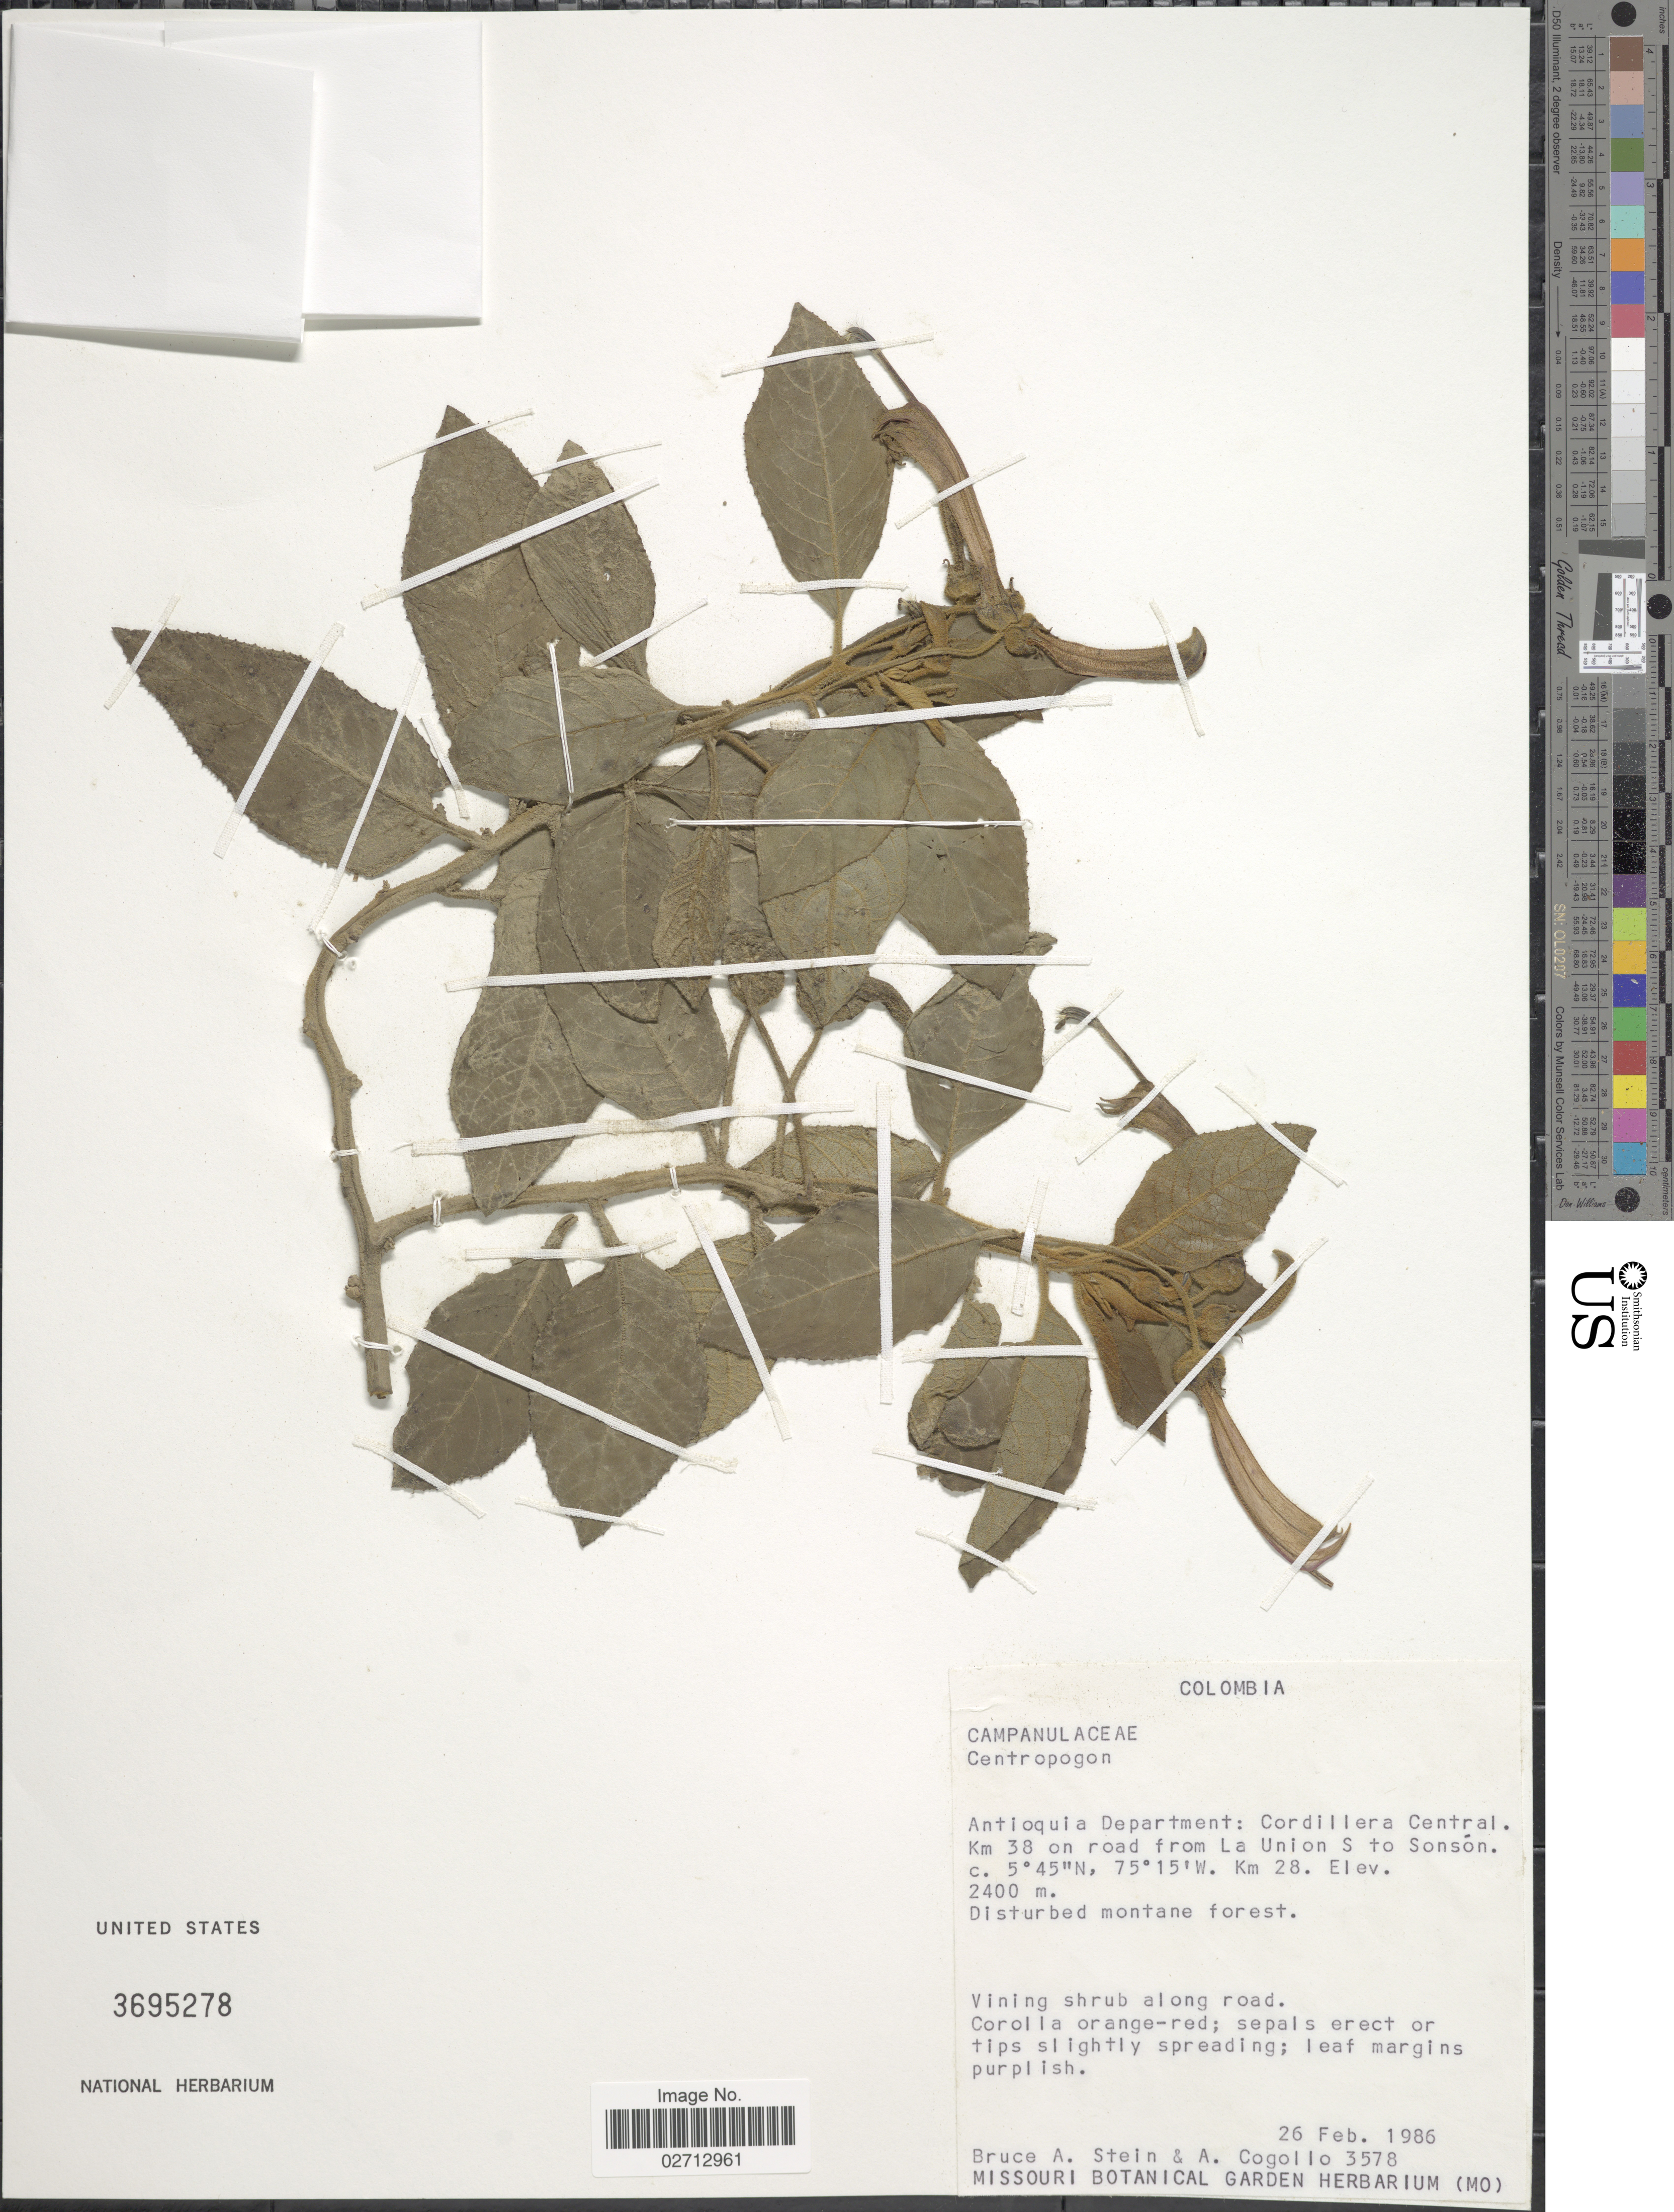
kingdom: Plantae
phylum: Tracheophyta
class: Magnoliopsida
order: Asterales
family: Campanulaceae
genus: Centropogon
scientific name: Centropogon sp.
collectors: B. A. Stein & A. Cogollo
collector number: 3578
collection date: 1986-02-26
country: Colombia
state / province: Antioquia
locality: Cordillera Central. Km 38 on road from La Union S to Sonson. Km. 28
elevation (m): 2400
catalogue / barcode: US 3695278